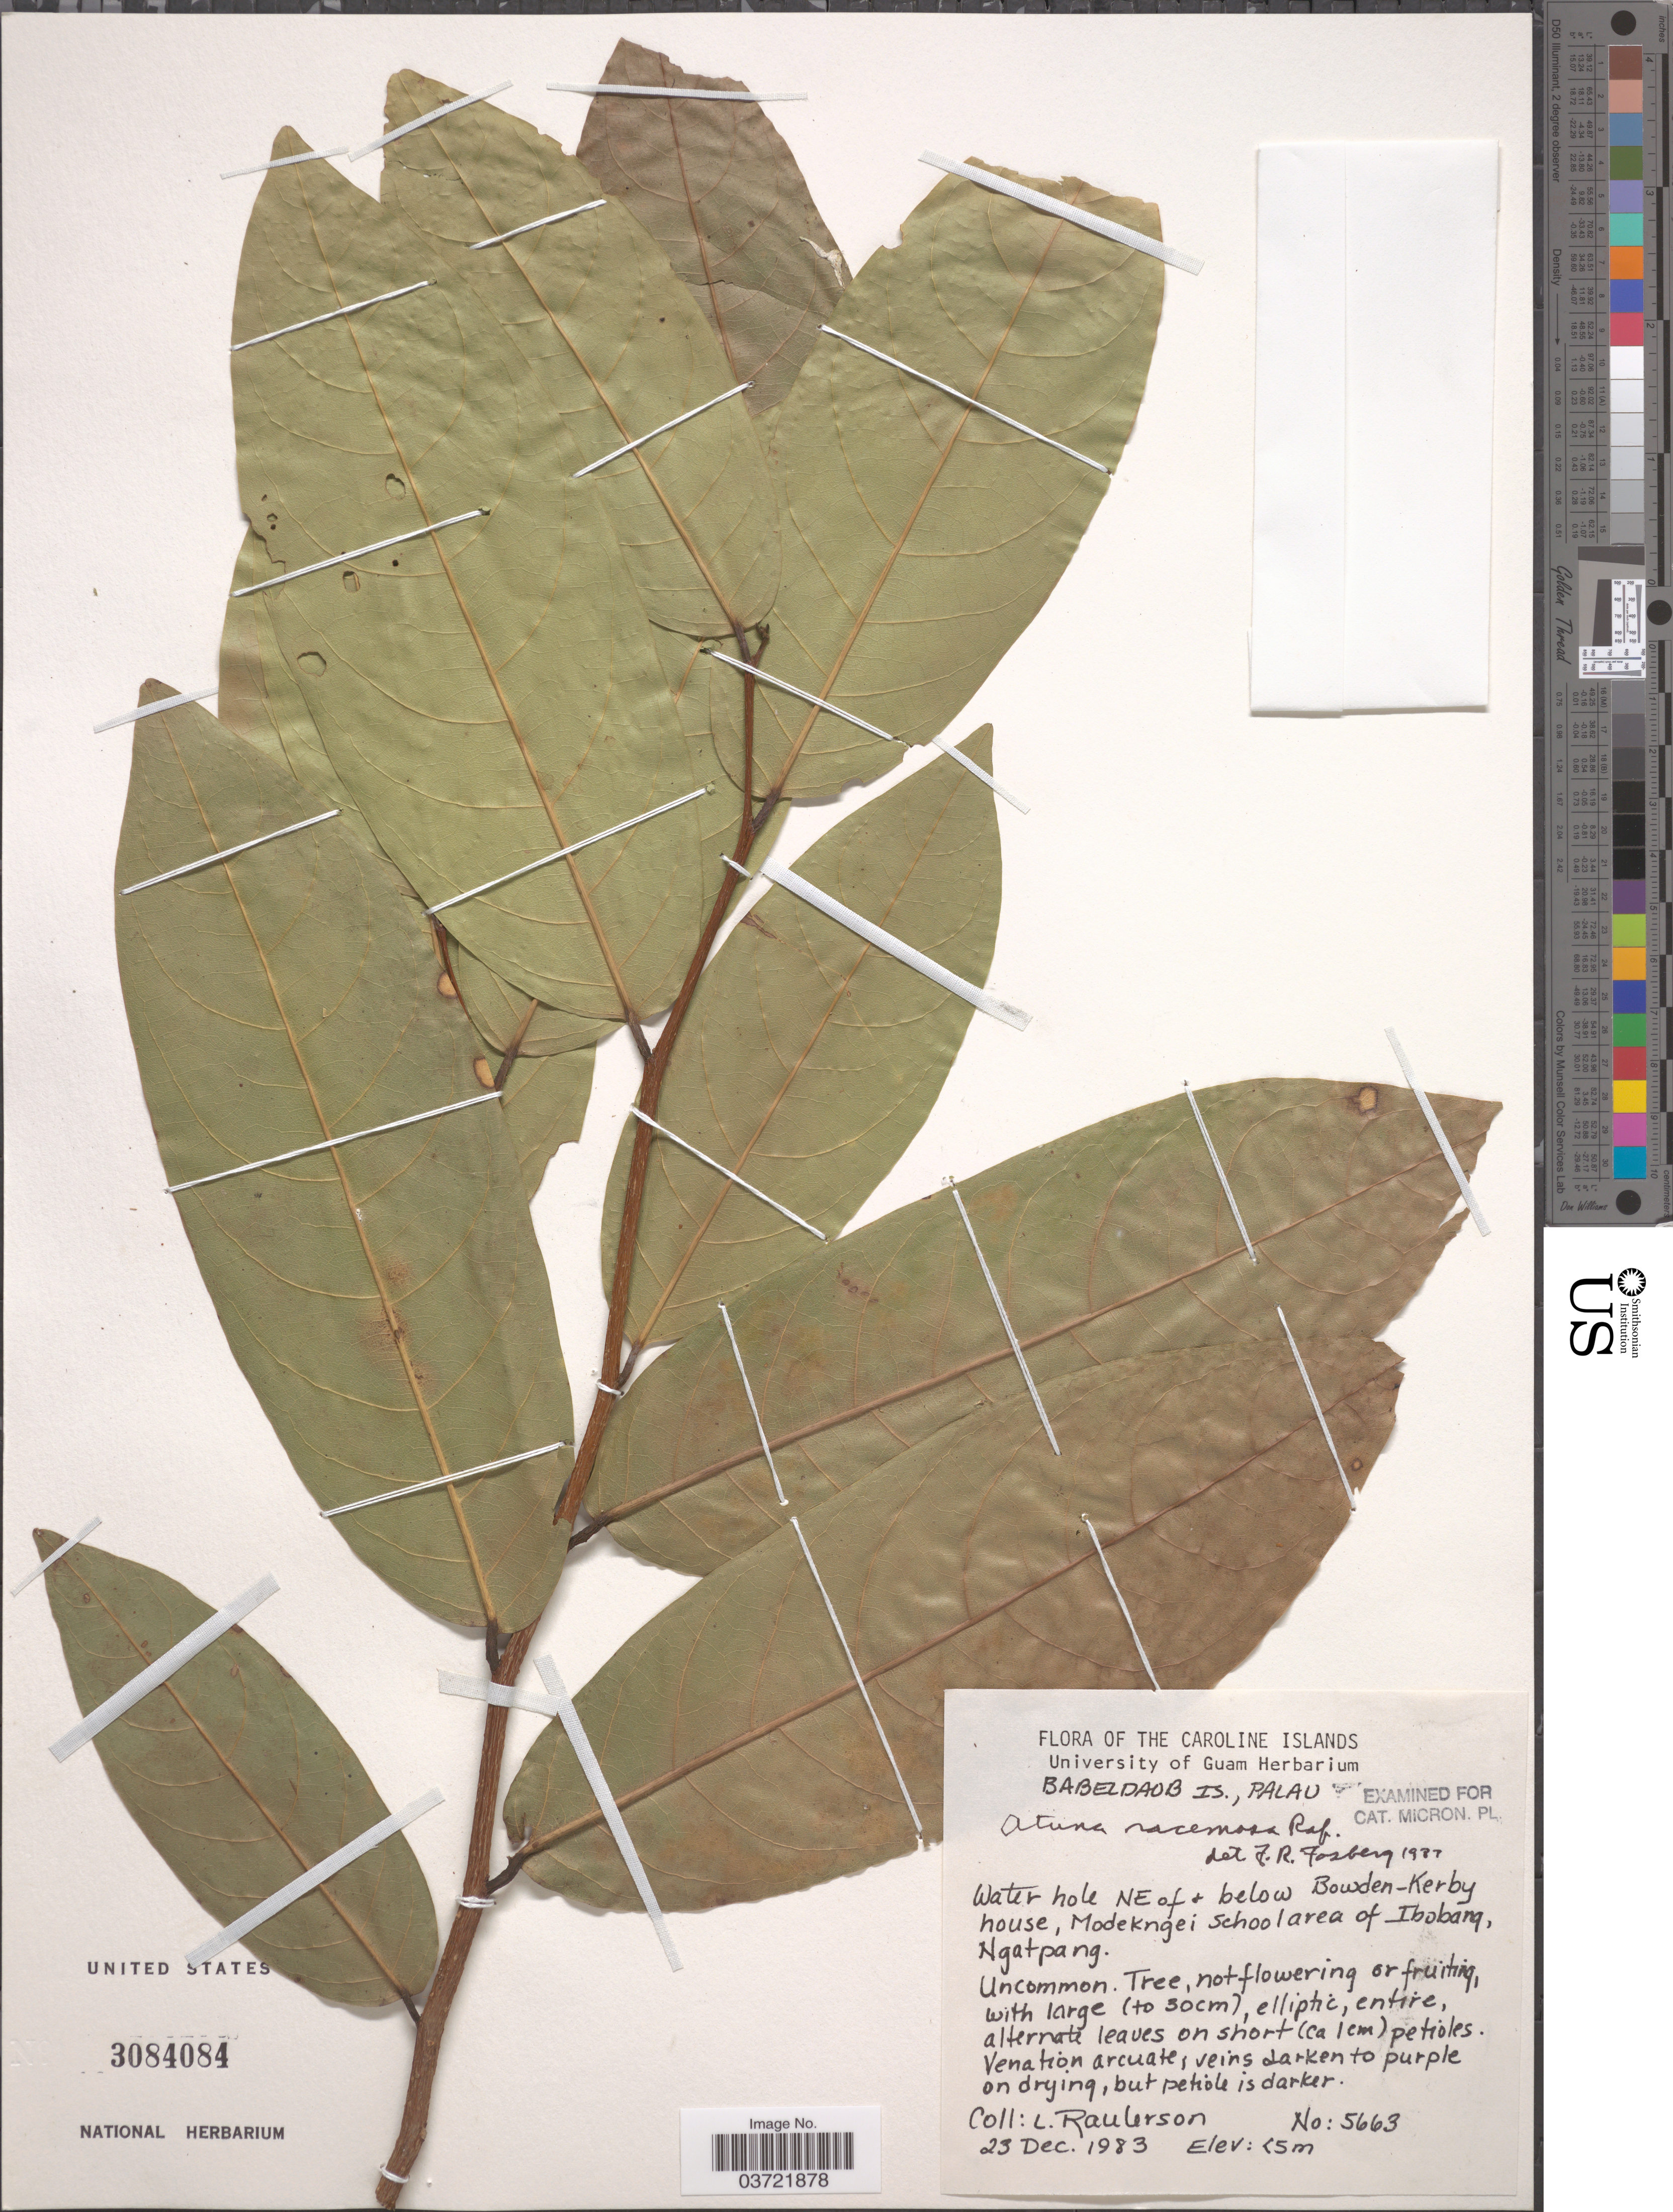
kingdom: Plantae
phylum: Tracheophyta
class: Magnoliopsida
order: Malpighiales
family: Chrysobalanaceae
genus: Atuna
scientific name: Atuna racemosa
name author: Raf.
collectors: L. Raulerson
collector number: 5663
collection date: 1983-12-23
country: Palau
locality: The Caroline Islands. Babeldaob Is., Palau. Water hole NE of & below Bowden-Kerby house, Modekngei school area of Ibobang, Ngatpang.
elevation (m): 5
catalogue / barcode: US 3084084